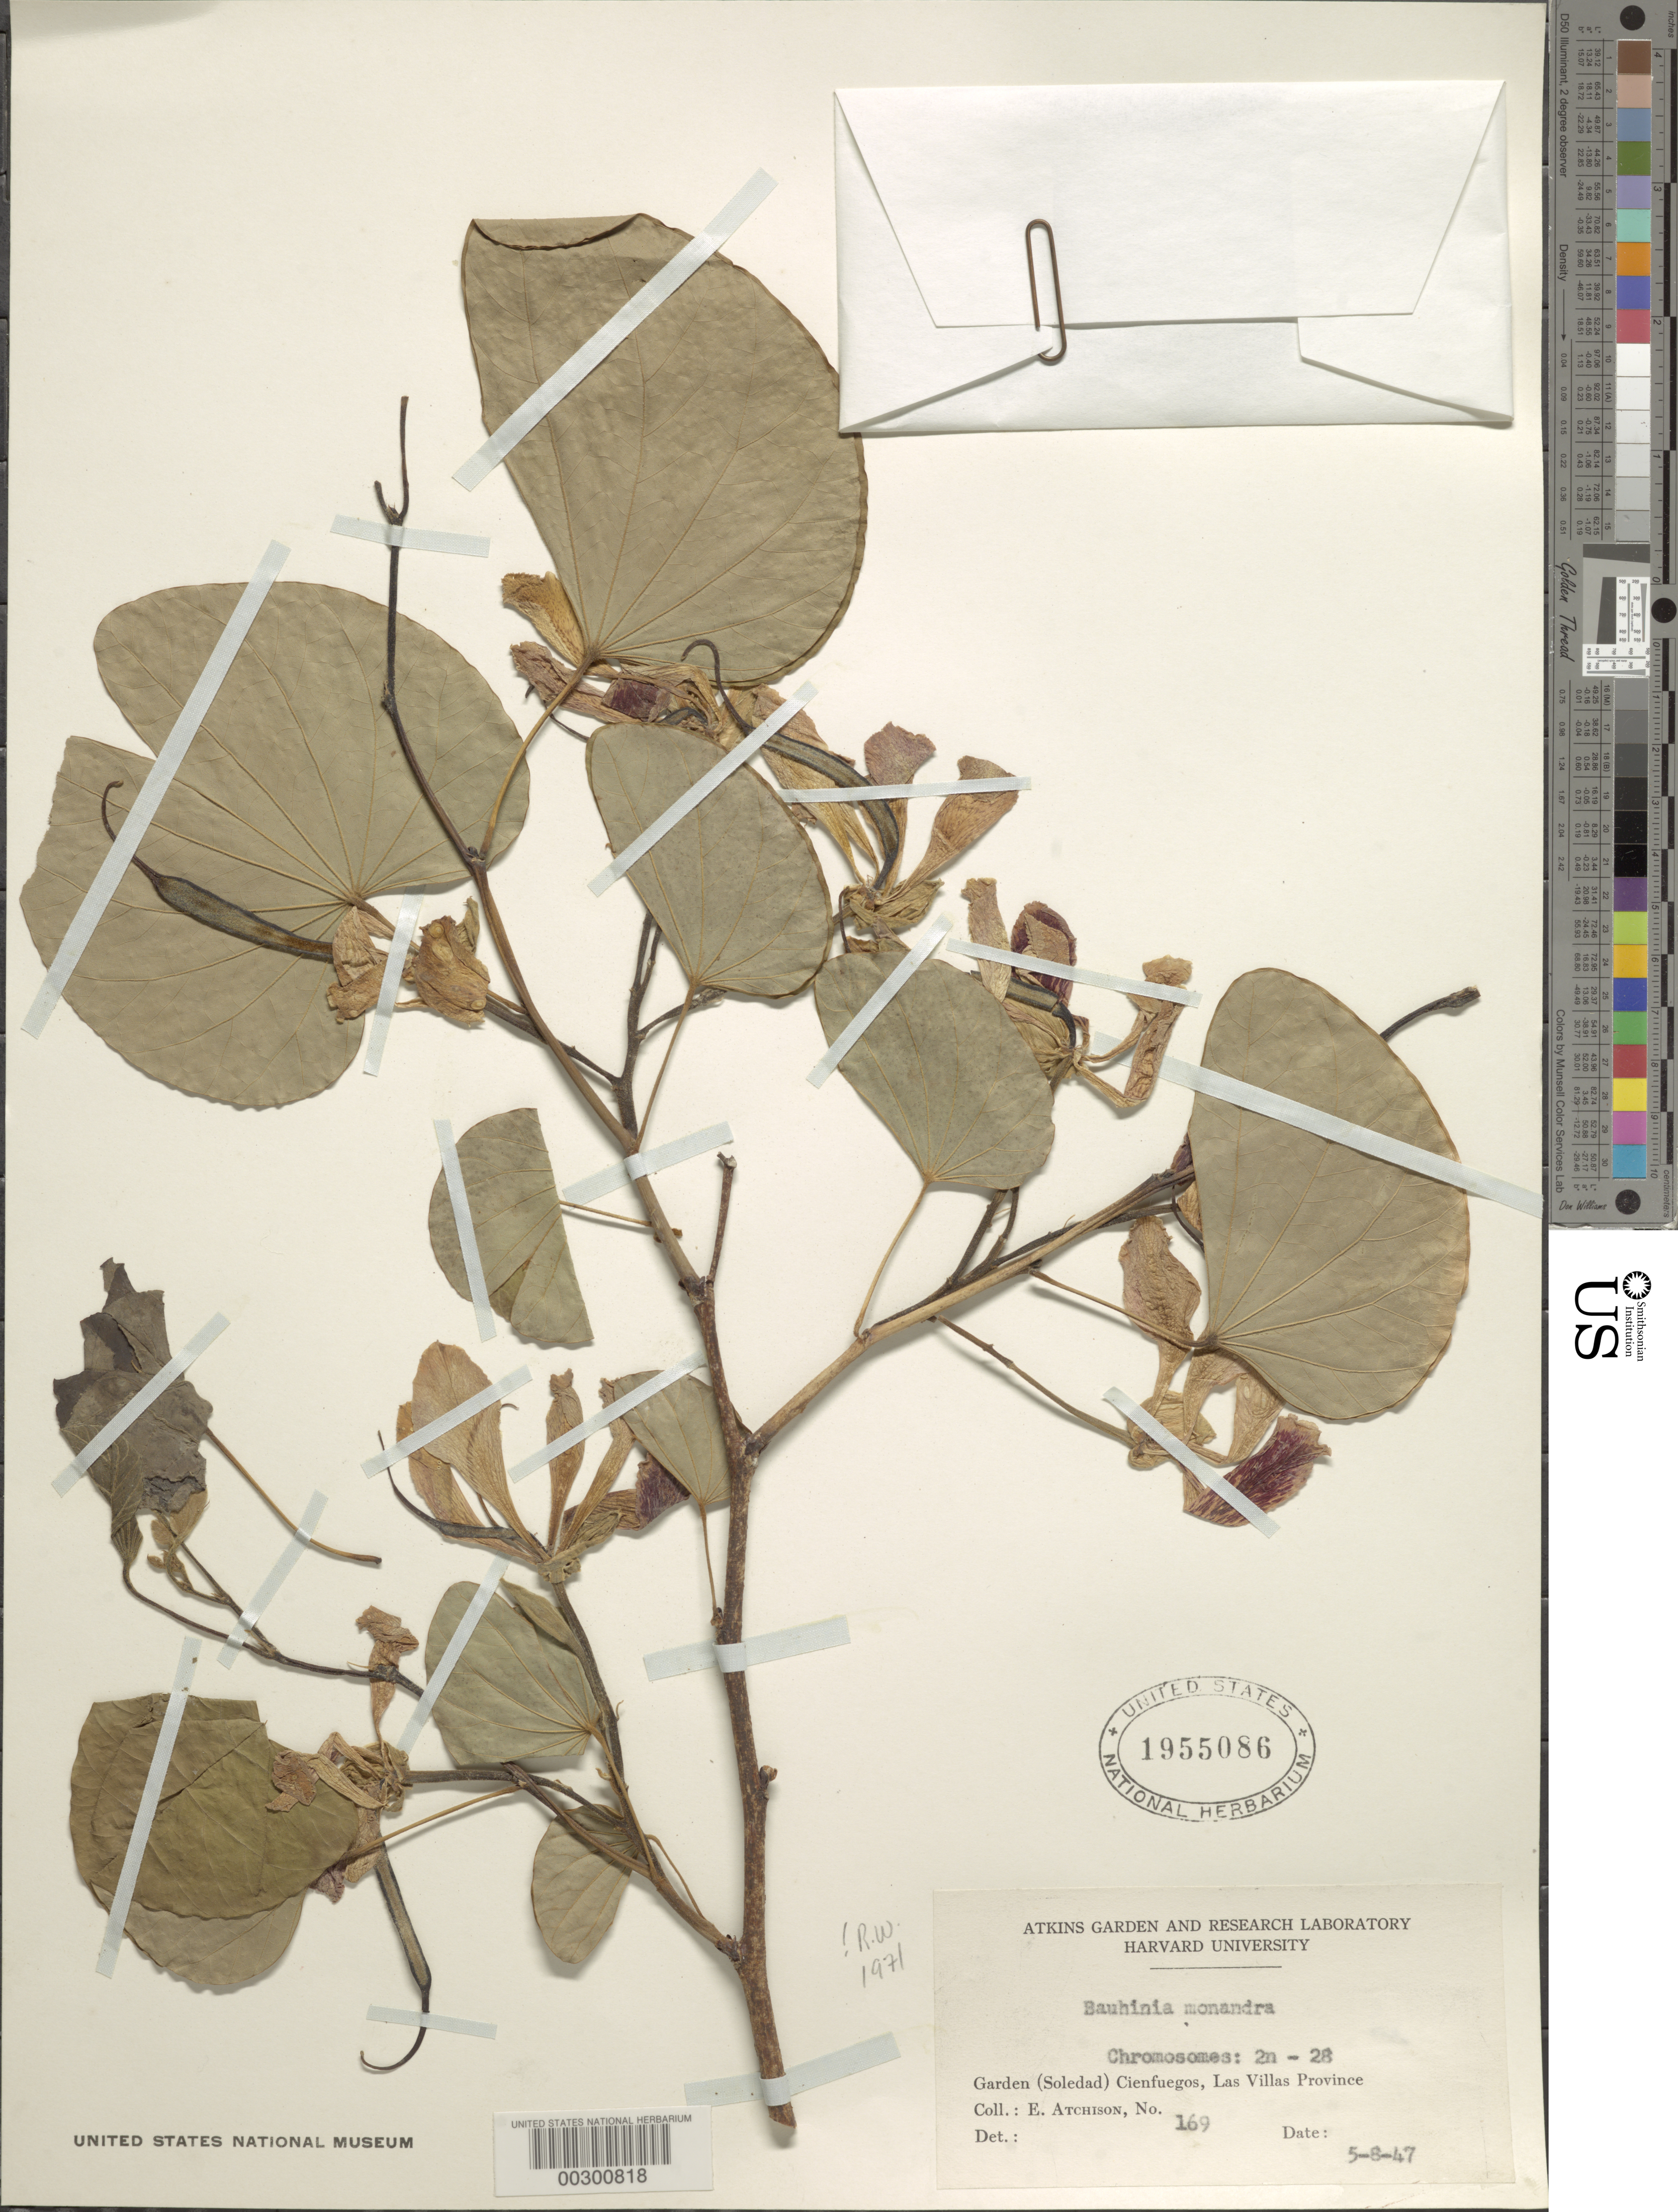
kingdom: Plantae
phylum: Tracheophyta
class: Magnoliopsida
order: Fabales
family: Fabaceae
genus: Bauhinia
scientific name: Bauhinia monandra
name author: Kurz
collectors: E. Atchison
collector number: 169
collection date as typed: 08 May 1947 or 05 Aug 1947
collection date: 1947-05-08 or 1947-08-05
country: Cuba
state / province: Las Villas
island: Greater Antilles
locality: Garden, soledad, cienfuegos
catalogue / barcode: US 1955086